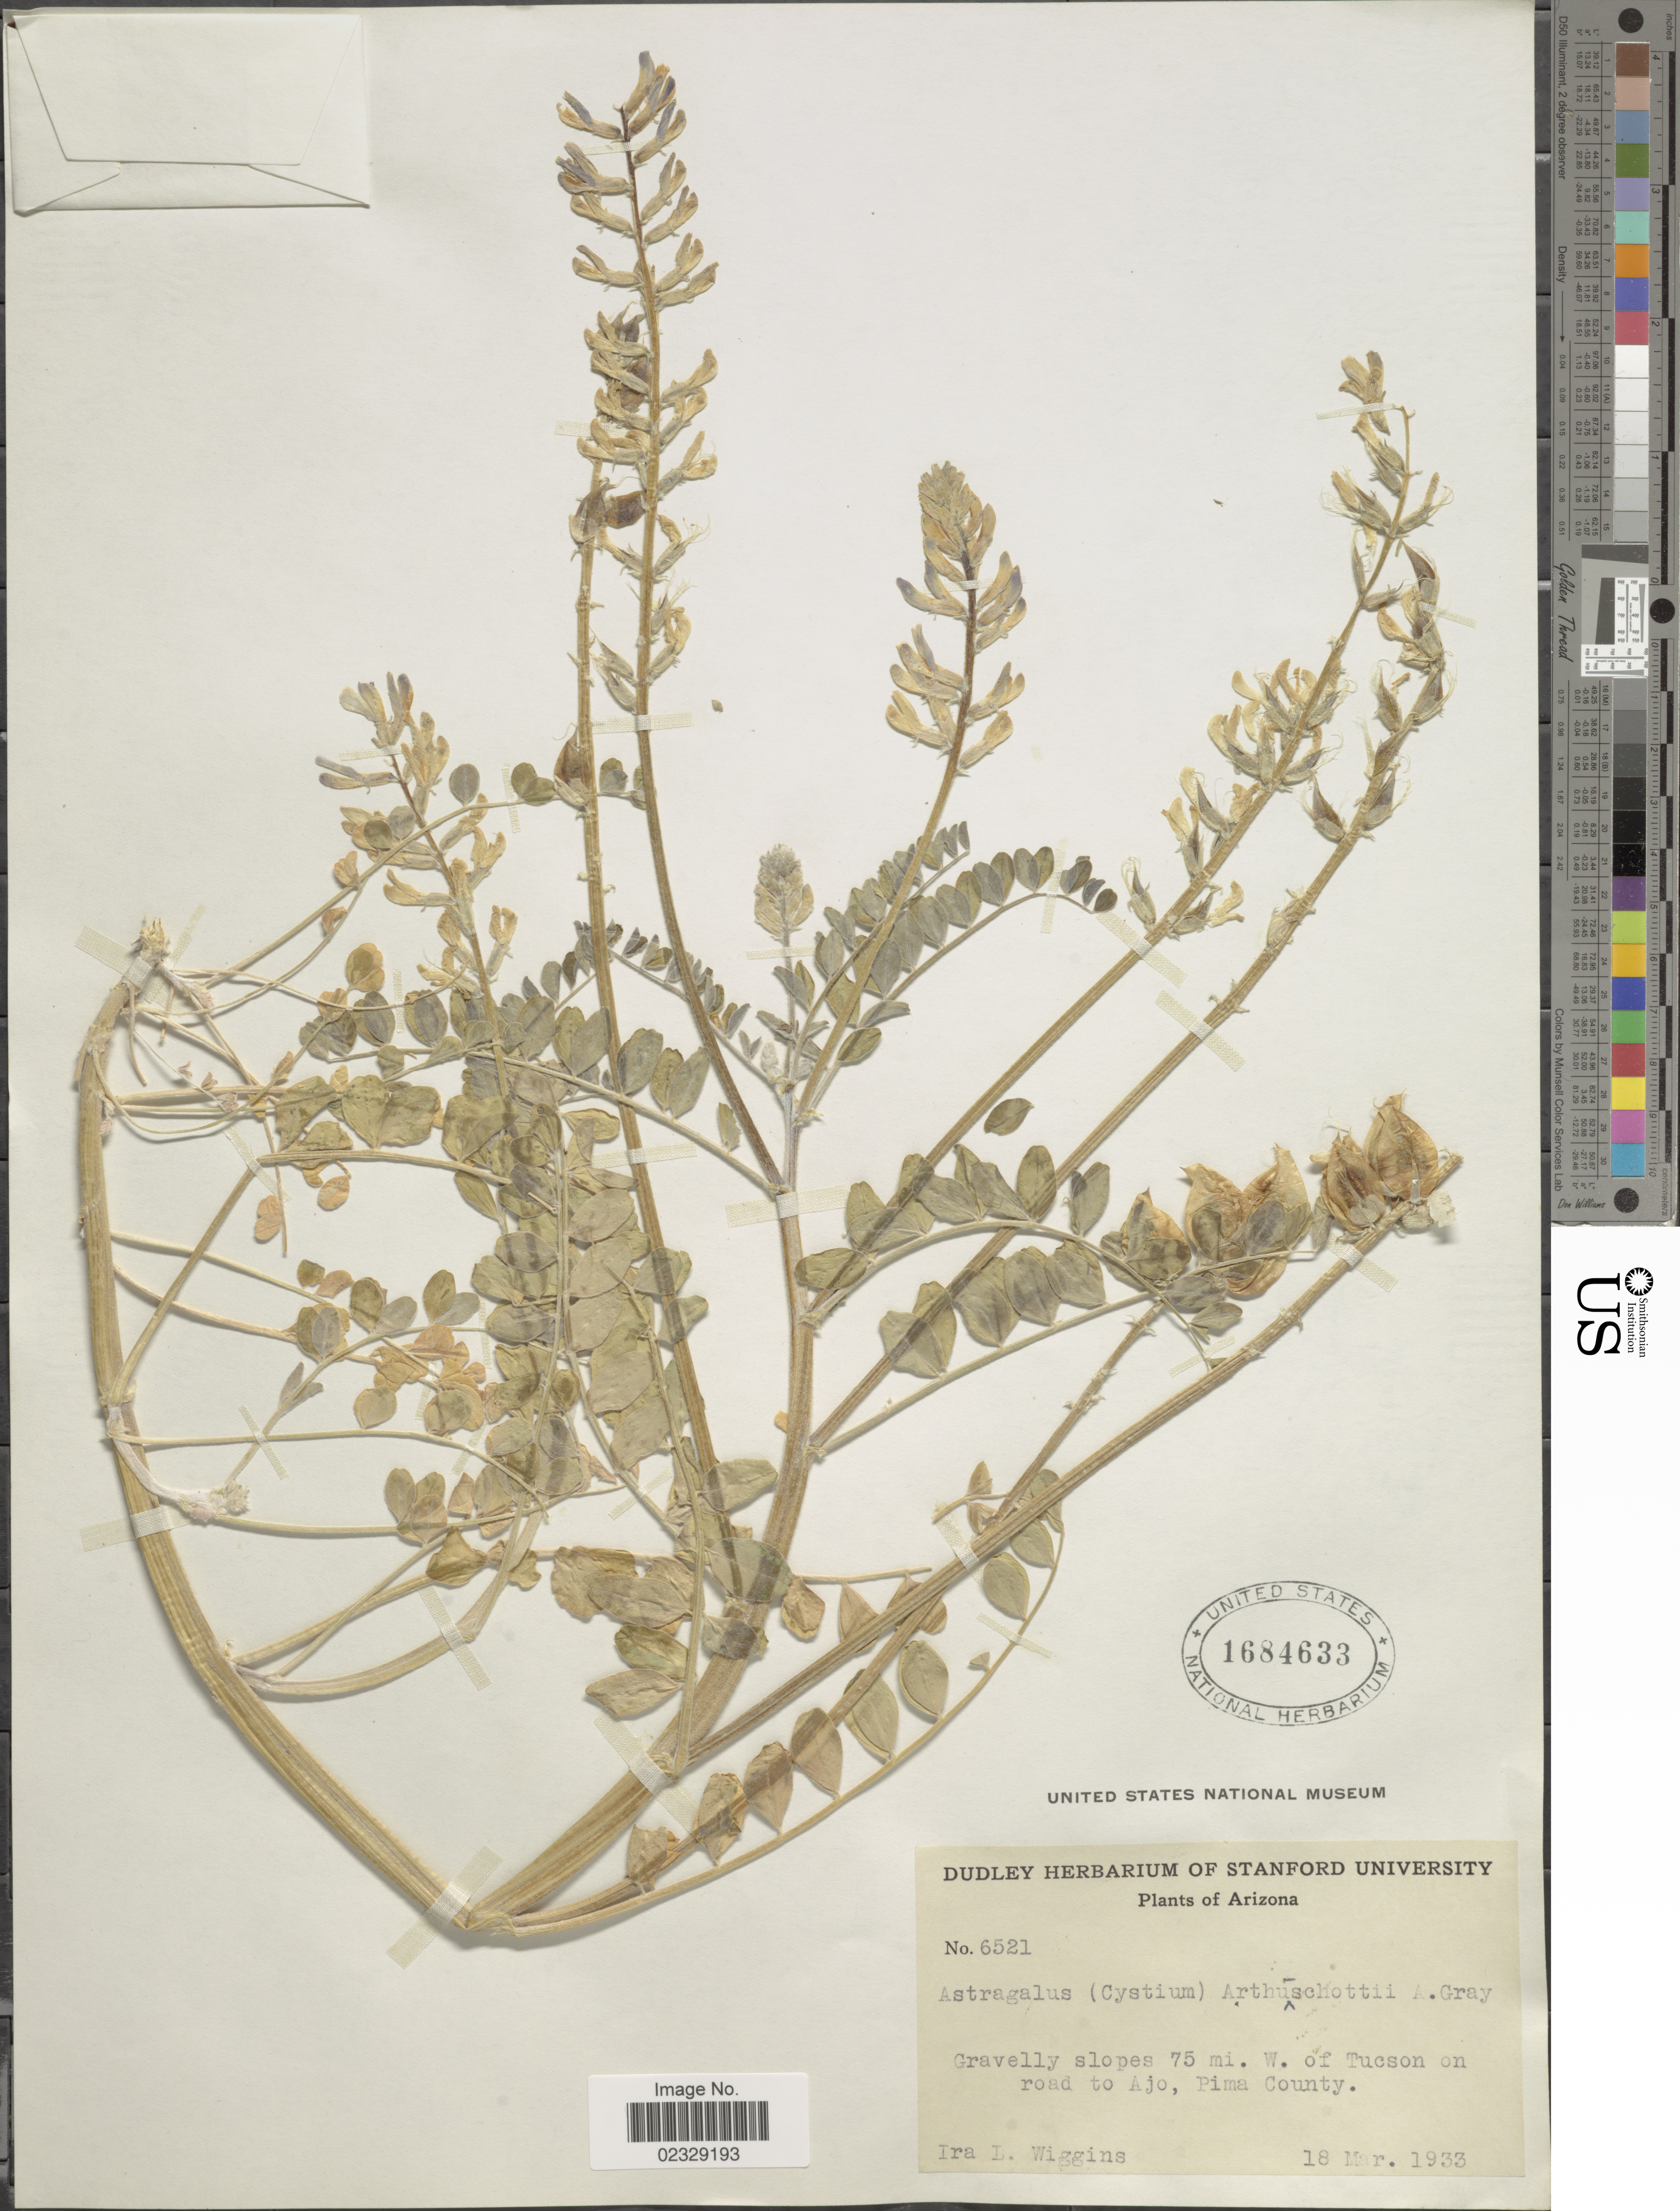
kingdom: Plantae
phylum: Tracheophyta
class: Magnoliopsida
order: Fabales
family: Fabaceae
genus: Astragalus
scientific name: Astragalus arthu-schottii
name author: A. Gray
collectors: I. L. Wiggins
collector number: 6521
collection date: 1933-03-18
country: United States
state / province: Arizona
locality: Gravelly slopes 75 mi. W of Tucson on road to Ajo, Pima County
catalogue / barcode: US 1684633